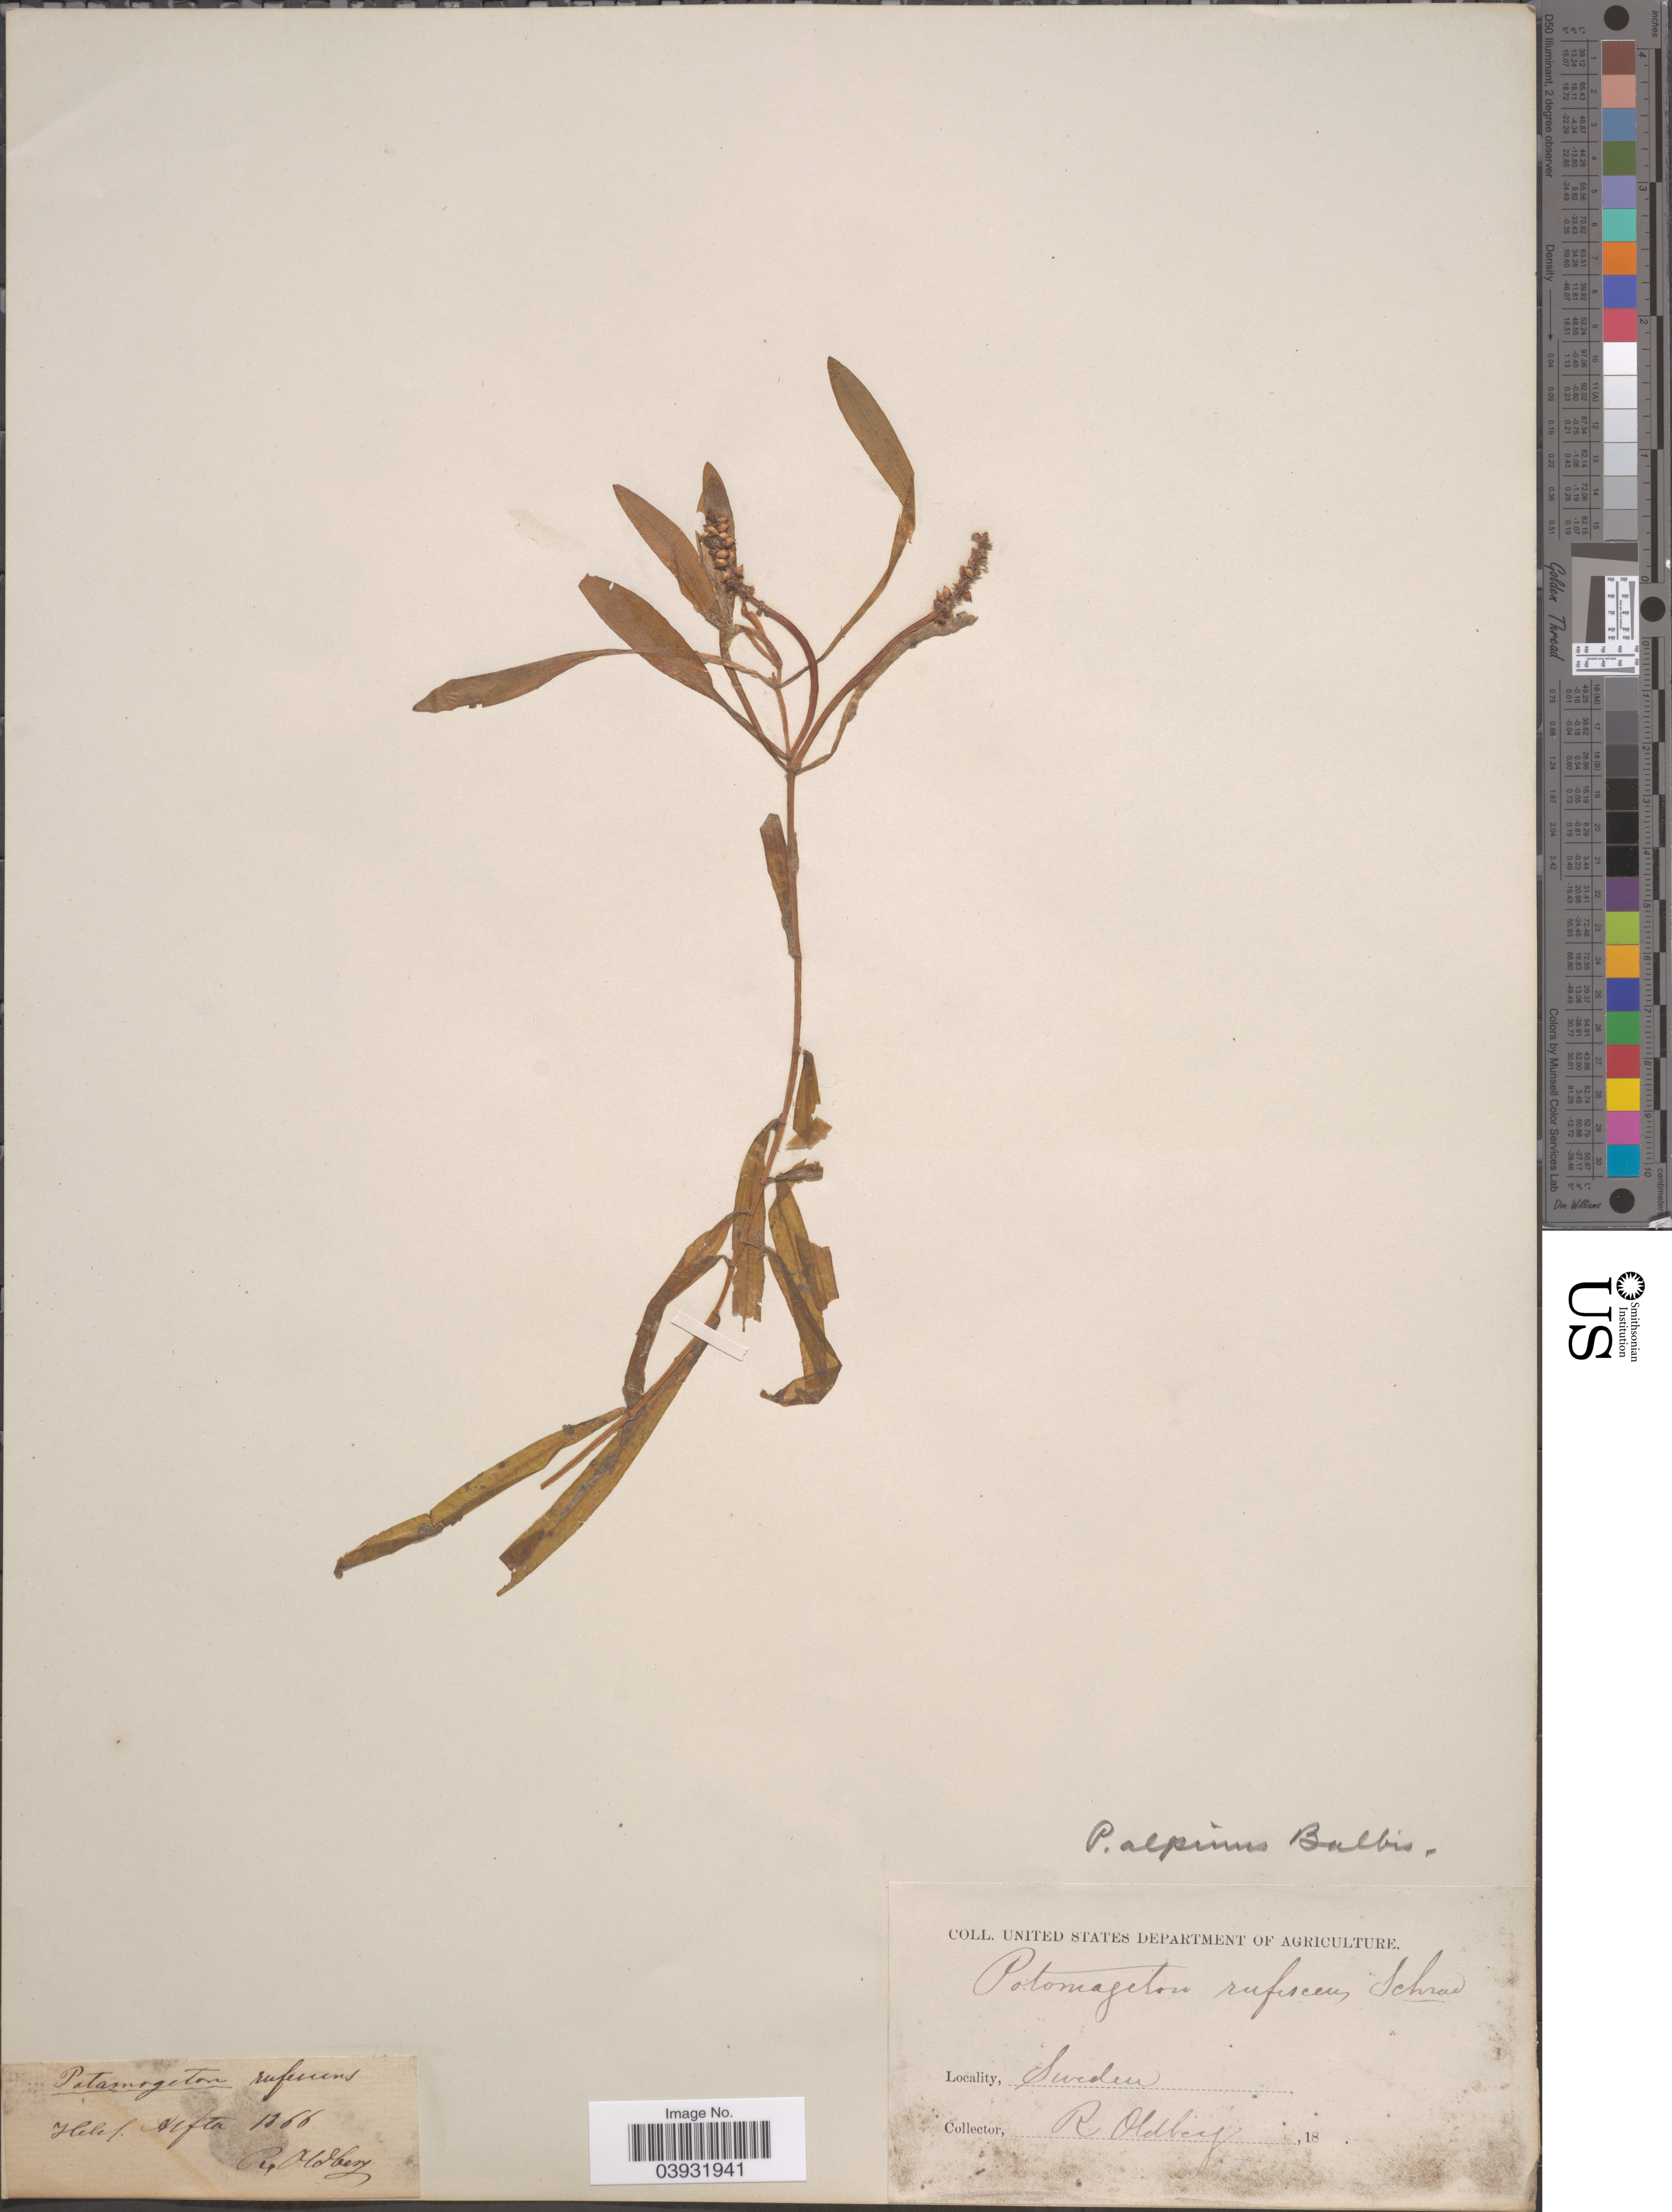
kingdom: Plantae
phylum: Tracheophyta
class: Liliopsida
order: Alismatales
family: Potamogetonaceae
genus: Potamogeton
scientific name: Potamogeton alpinus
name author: Balb.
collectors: R. Oldberg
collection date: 1866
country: Sweden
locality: Helsl. Alfta.